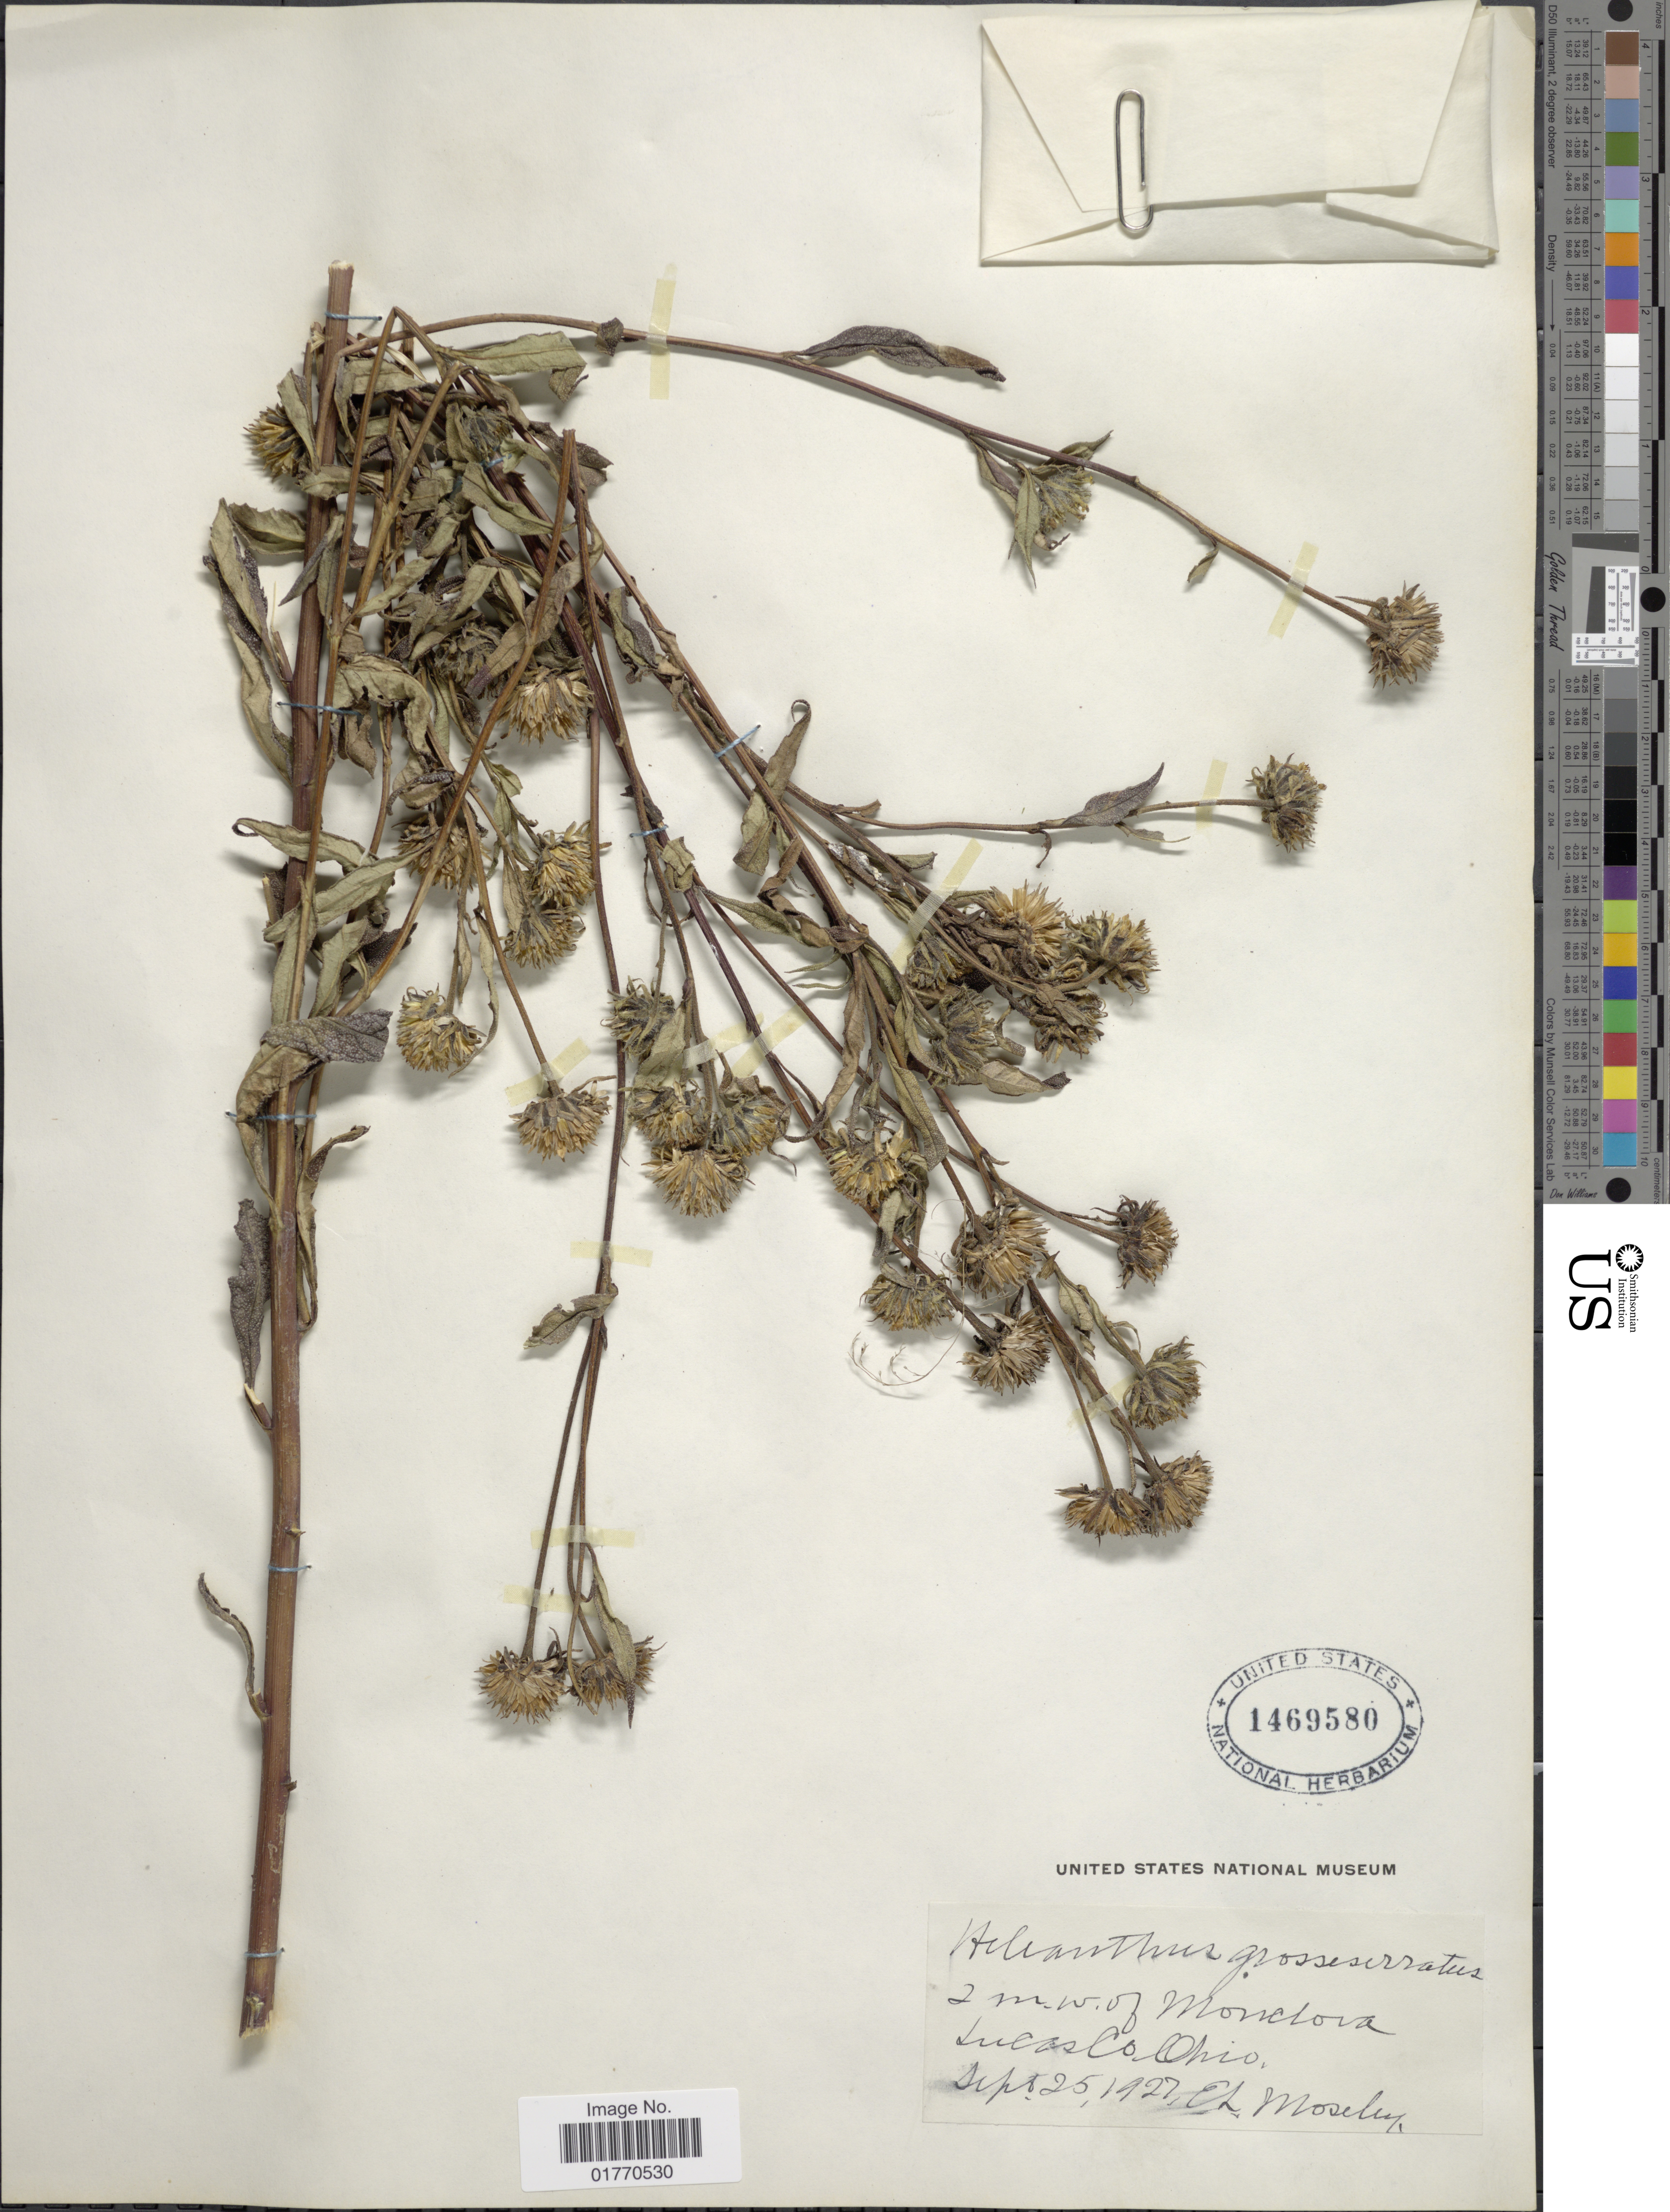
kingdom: Plantae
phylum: Tracheophyta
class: Magnoliopsida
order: Asterales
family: Asteraceae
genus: Helianthus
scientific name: Helianthus grosseserratus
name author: M. Martens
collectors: E. Moseleu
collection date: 1927-09-25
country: United States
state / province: Ohio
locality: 2 m. w. of Monclova, Lucasco, Ohio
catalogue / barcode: US 1469580